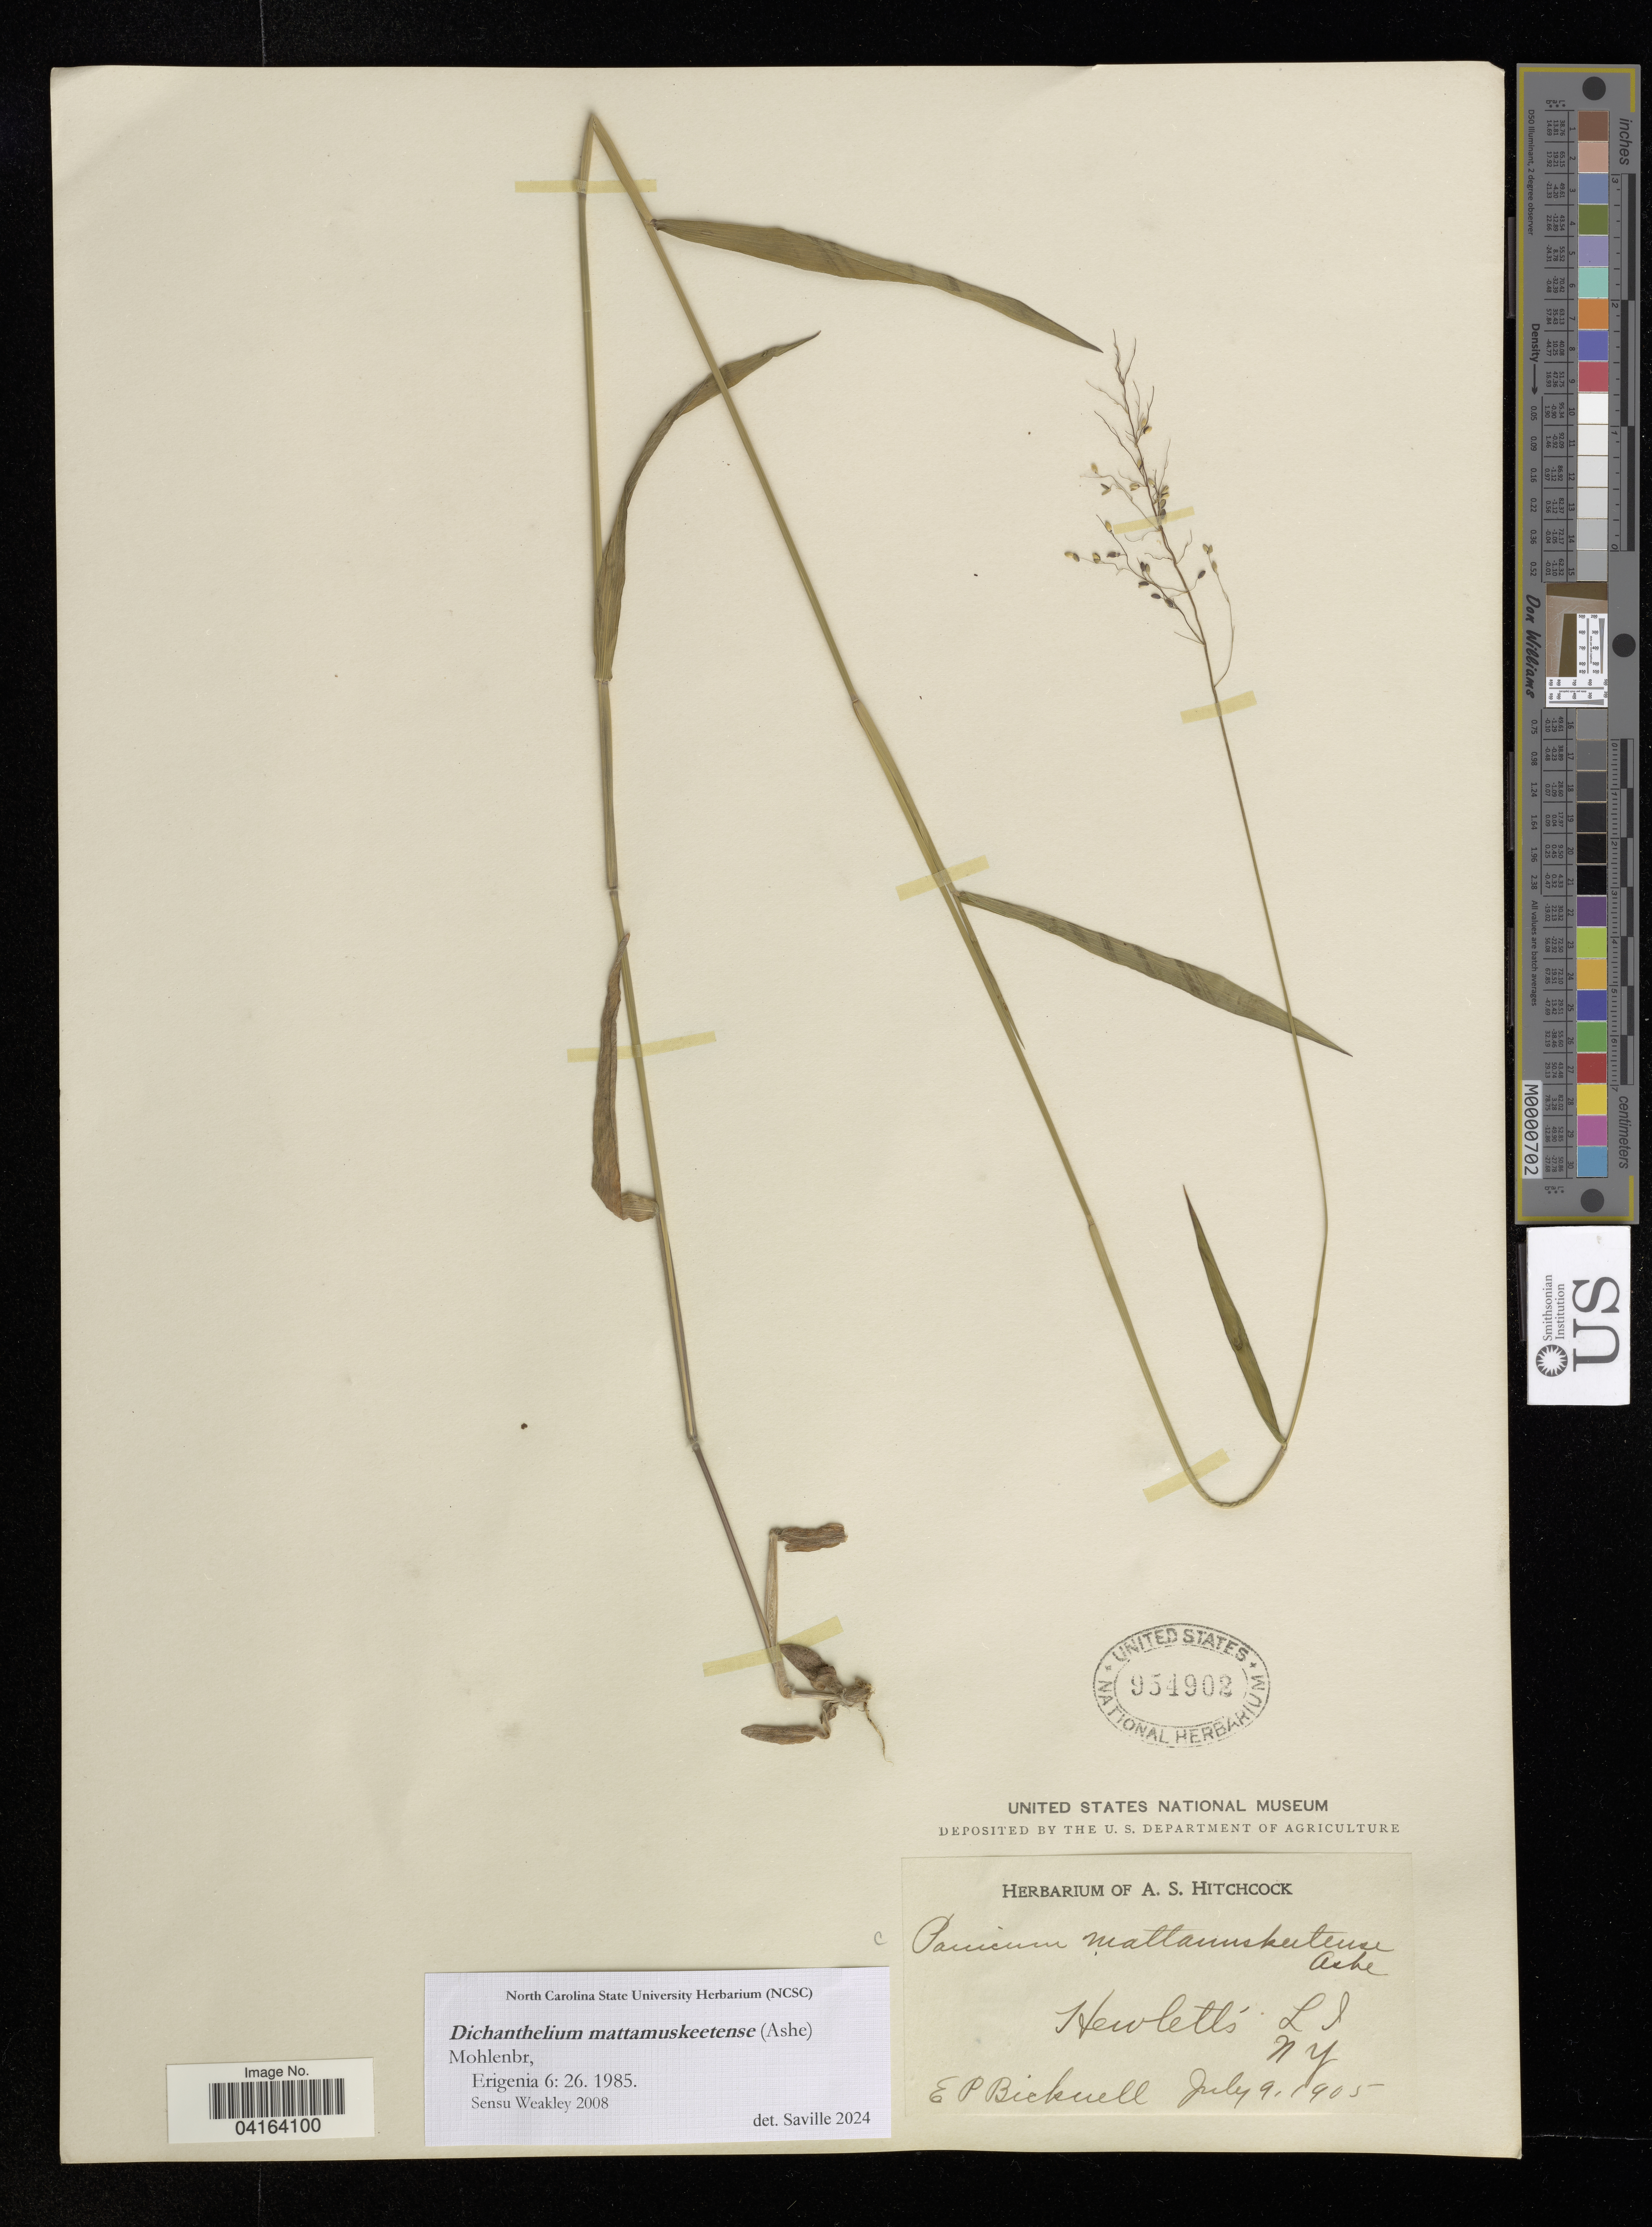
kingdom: Plantae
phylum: Tracheophyta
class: Liliopsida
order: Poales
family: Poaceae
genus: Dichanthelium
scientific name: Dichanthelium mattamuskeetense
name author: (Ashe) Mohlenbr.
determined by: Saville, A. C., (NCSC), North Carolina State University (UNITED STATES)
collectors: E. P. Bicknell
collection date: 1905-07-09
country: United States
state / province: New York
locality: Hewlett's. L S.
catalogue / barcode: US 954902